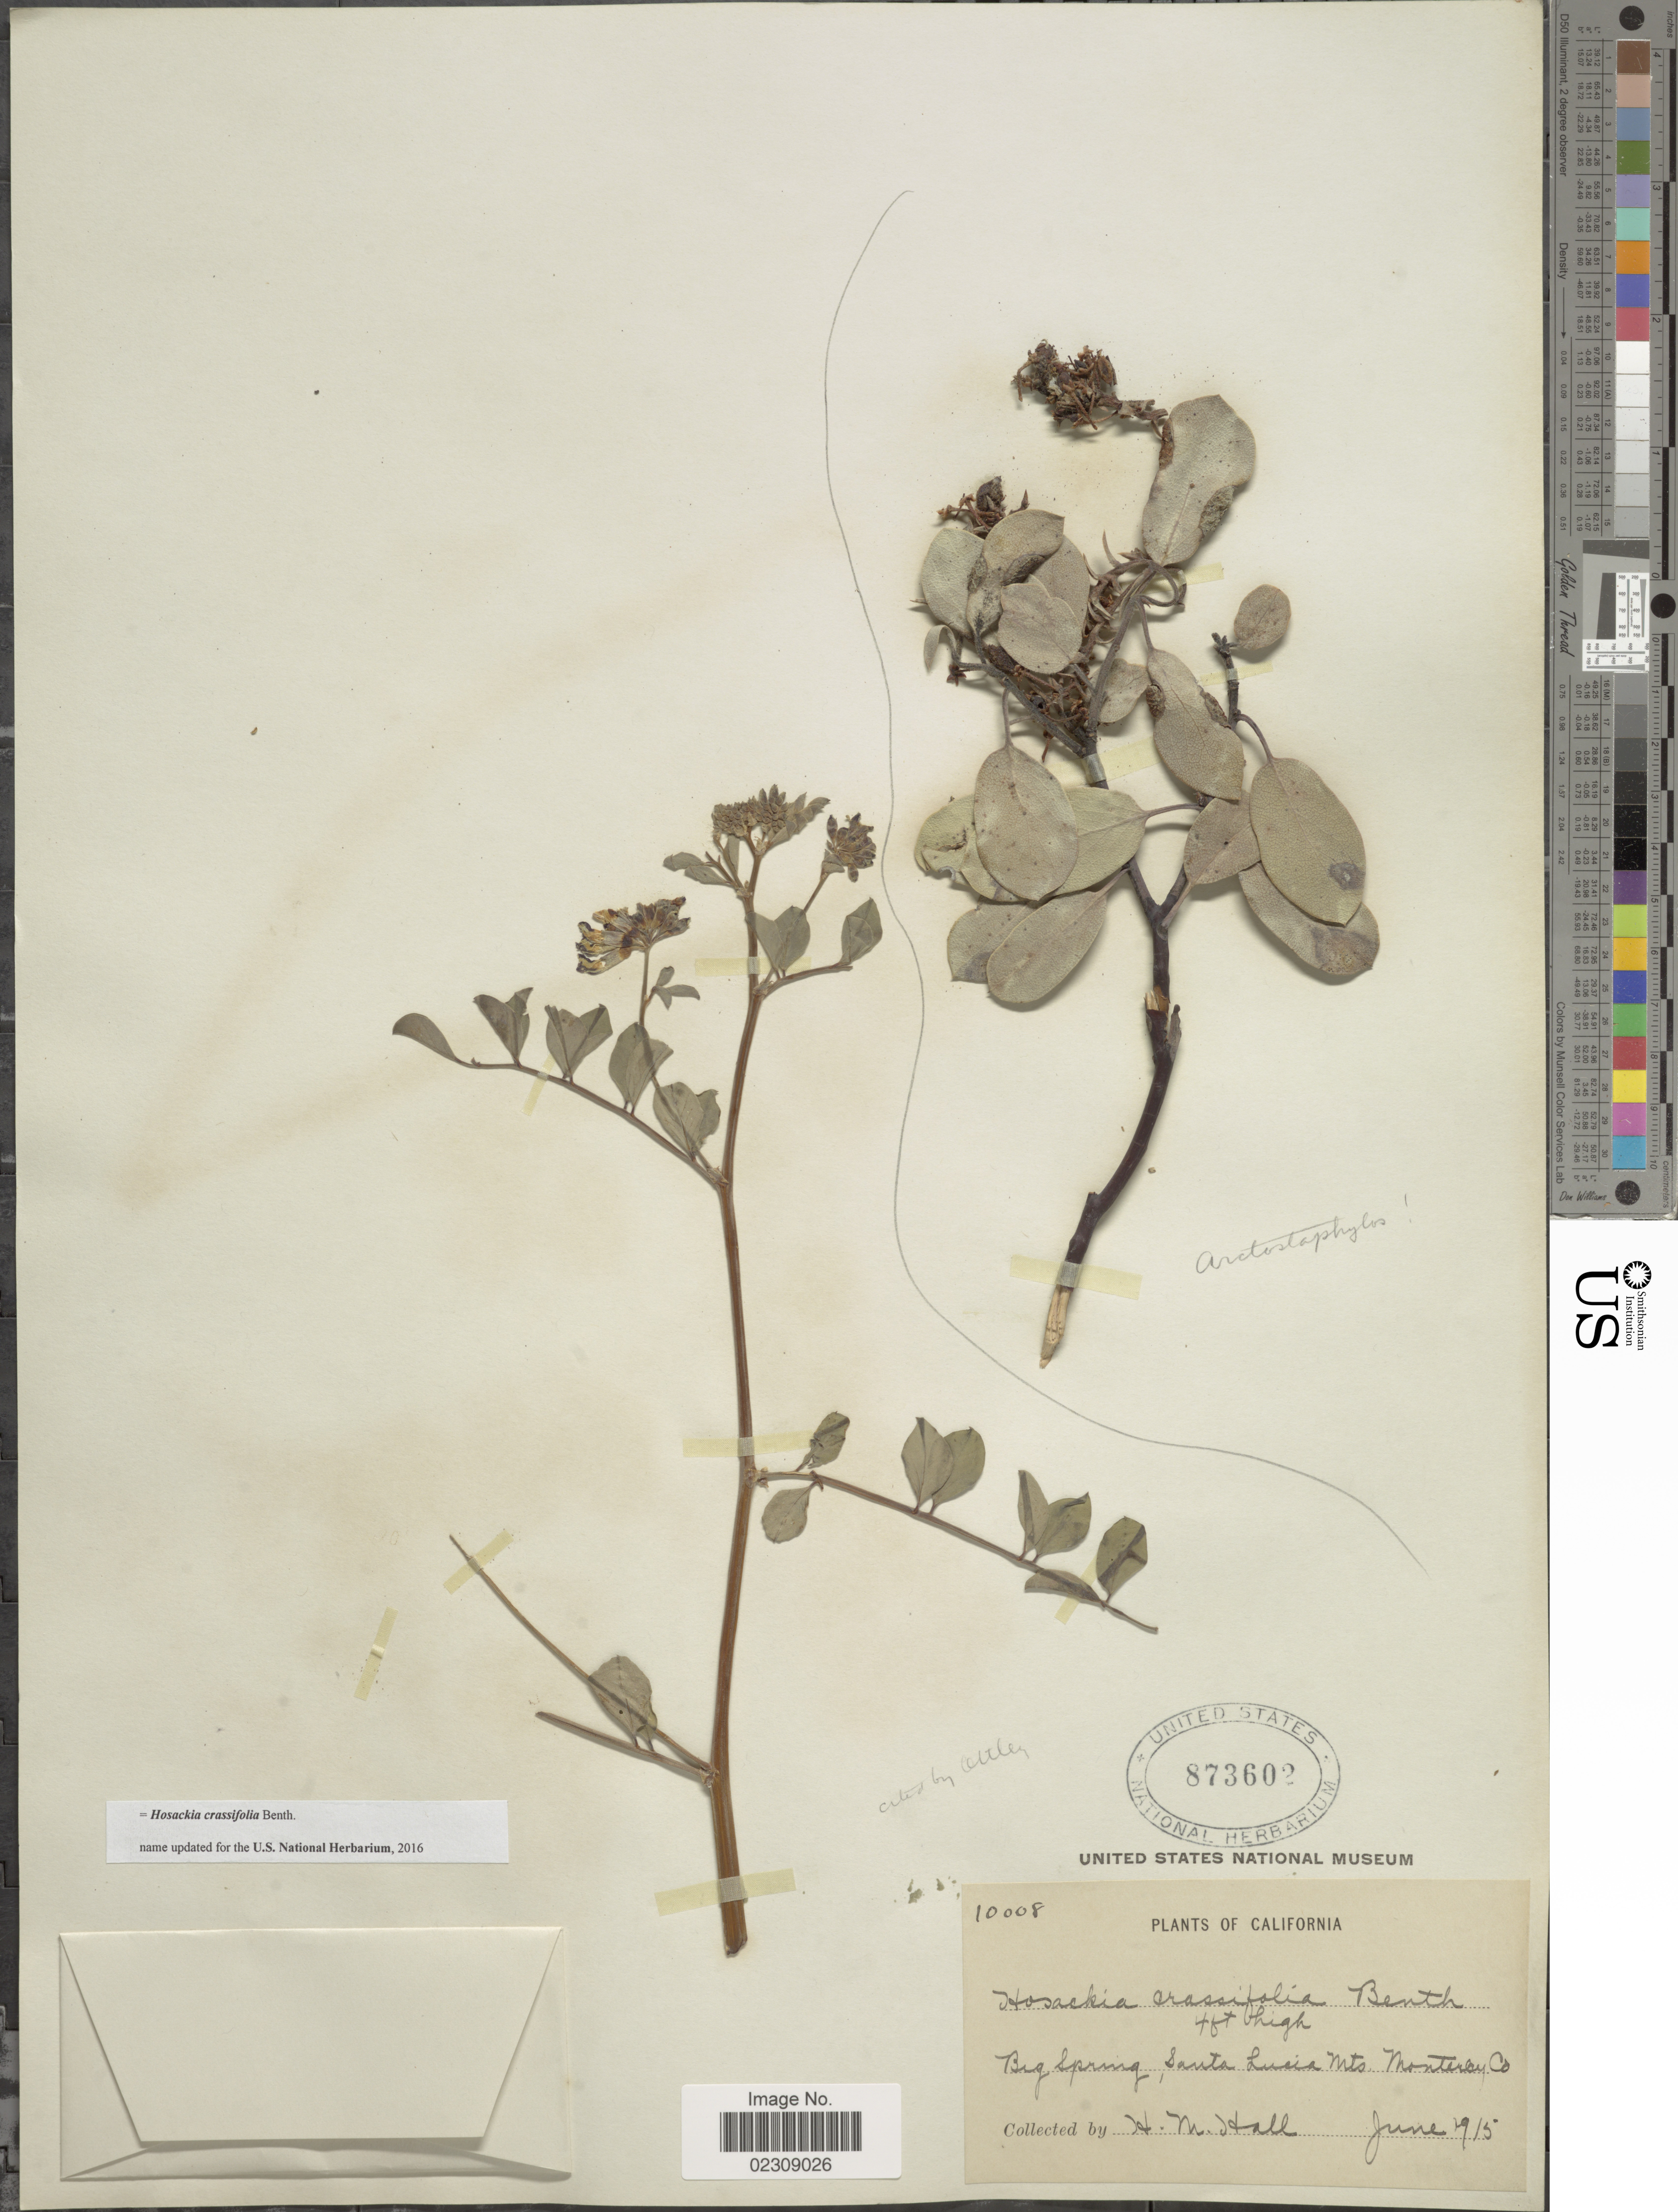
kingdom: Plantae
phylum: Tracheophyta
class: Magnoliopsida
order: Fabales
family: Fabaceae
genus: Hosackia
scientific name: Hosackia crassifolia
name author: Benth.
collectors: H. M. Hall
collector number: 10008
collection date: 1915-06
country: United States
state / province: California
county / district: Monterey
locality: Big Spring, Santa Lucia Mts. Monterey Co.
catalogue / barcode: US 873602